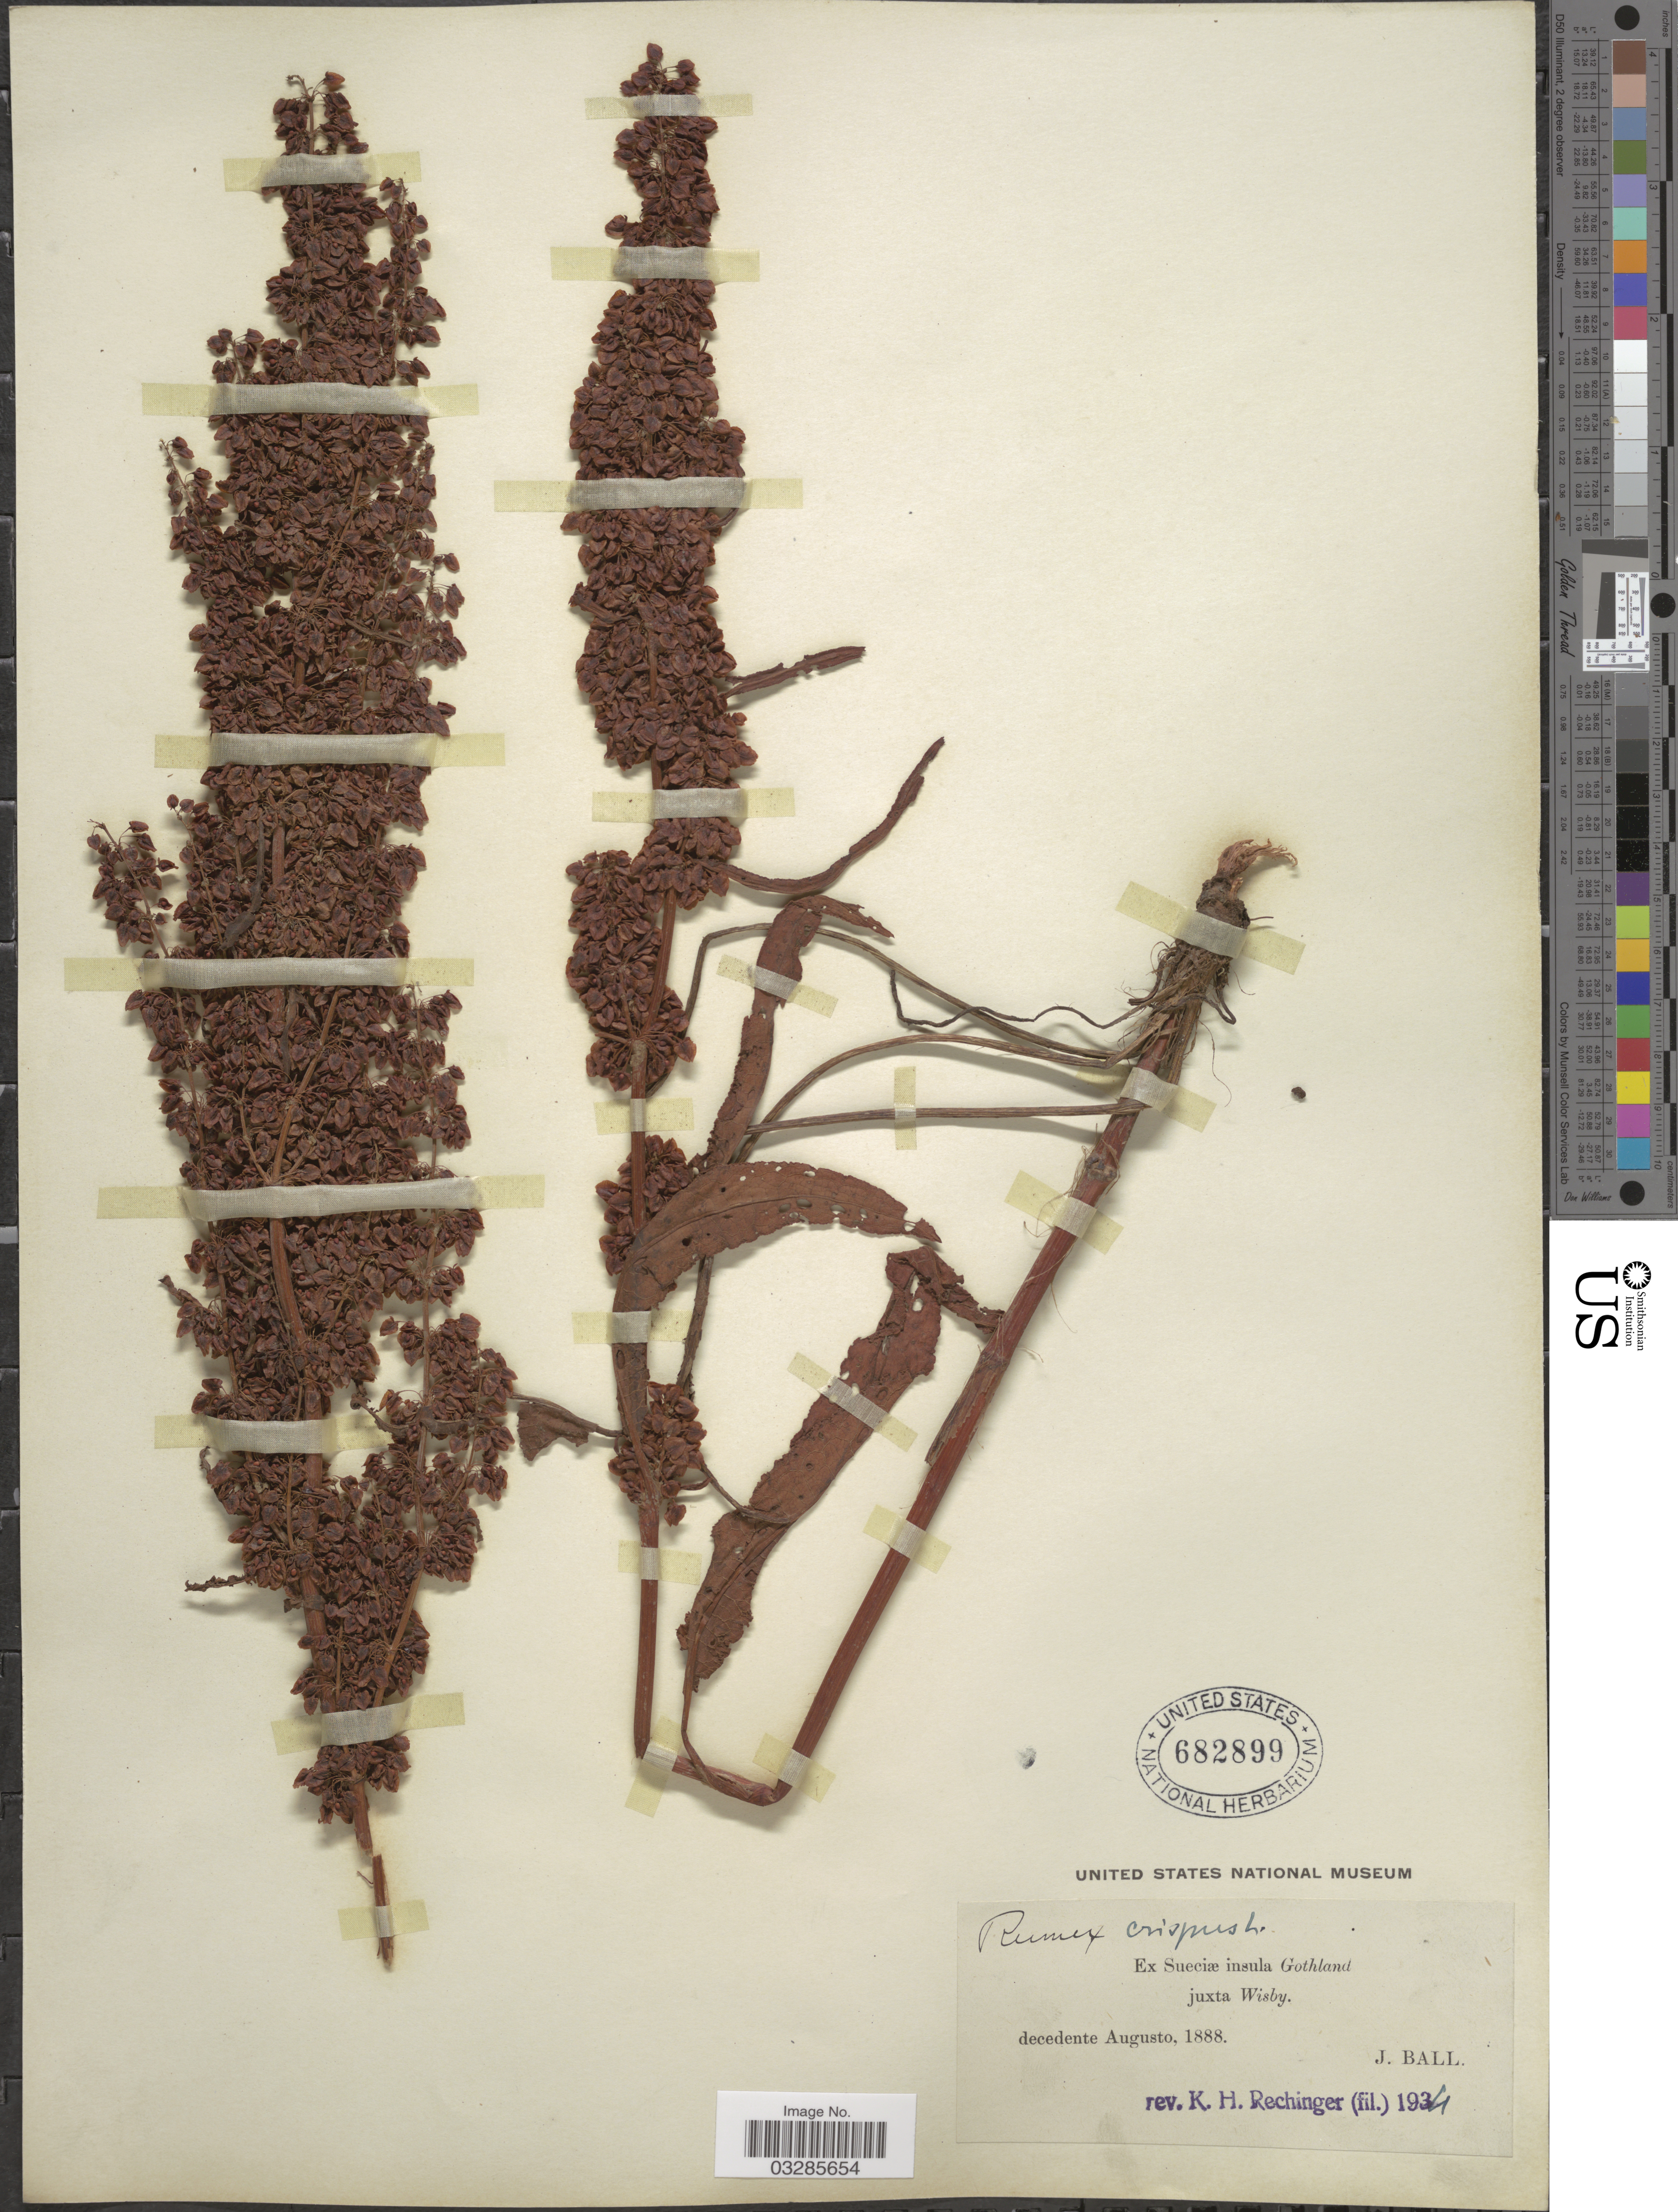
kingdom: Plantae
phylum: Tracheophyta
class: Magnoliopsida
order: Caryophyllales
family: Polygonaceae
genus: Rumex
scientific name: Rumex crispus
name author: L.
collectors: J. Ball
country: Sweden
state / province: Gotland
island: Gotland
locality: Ex Sueciæ insula Gothland juxta Wisby.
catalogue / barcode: US 682899